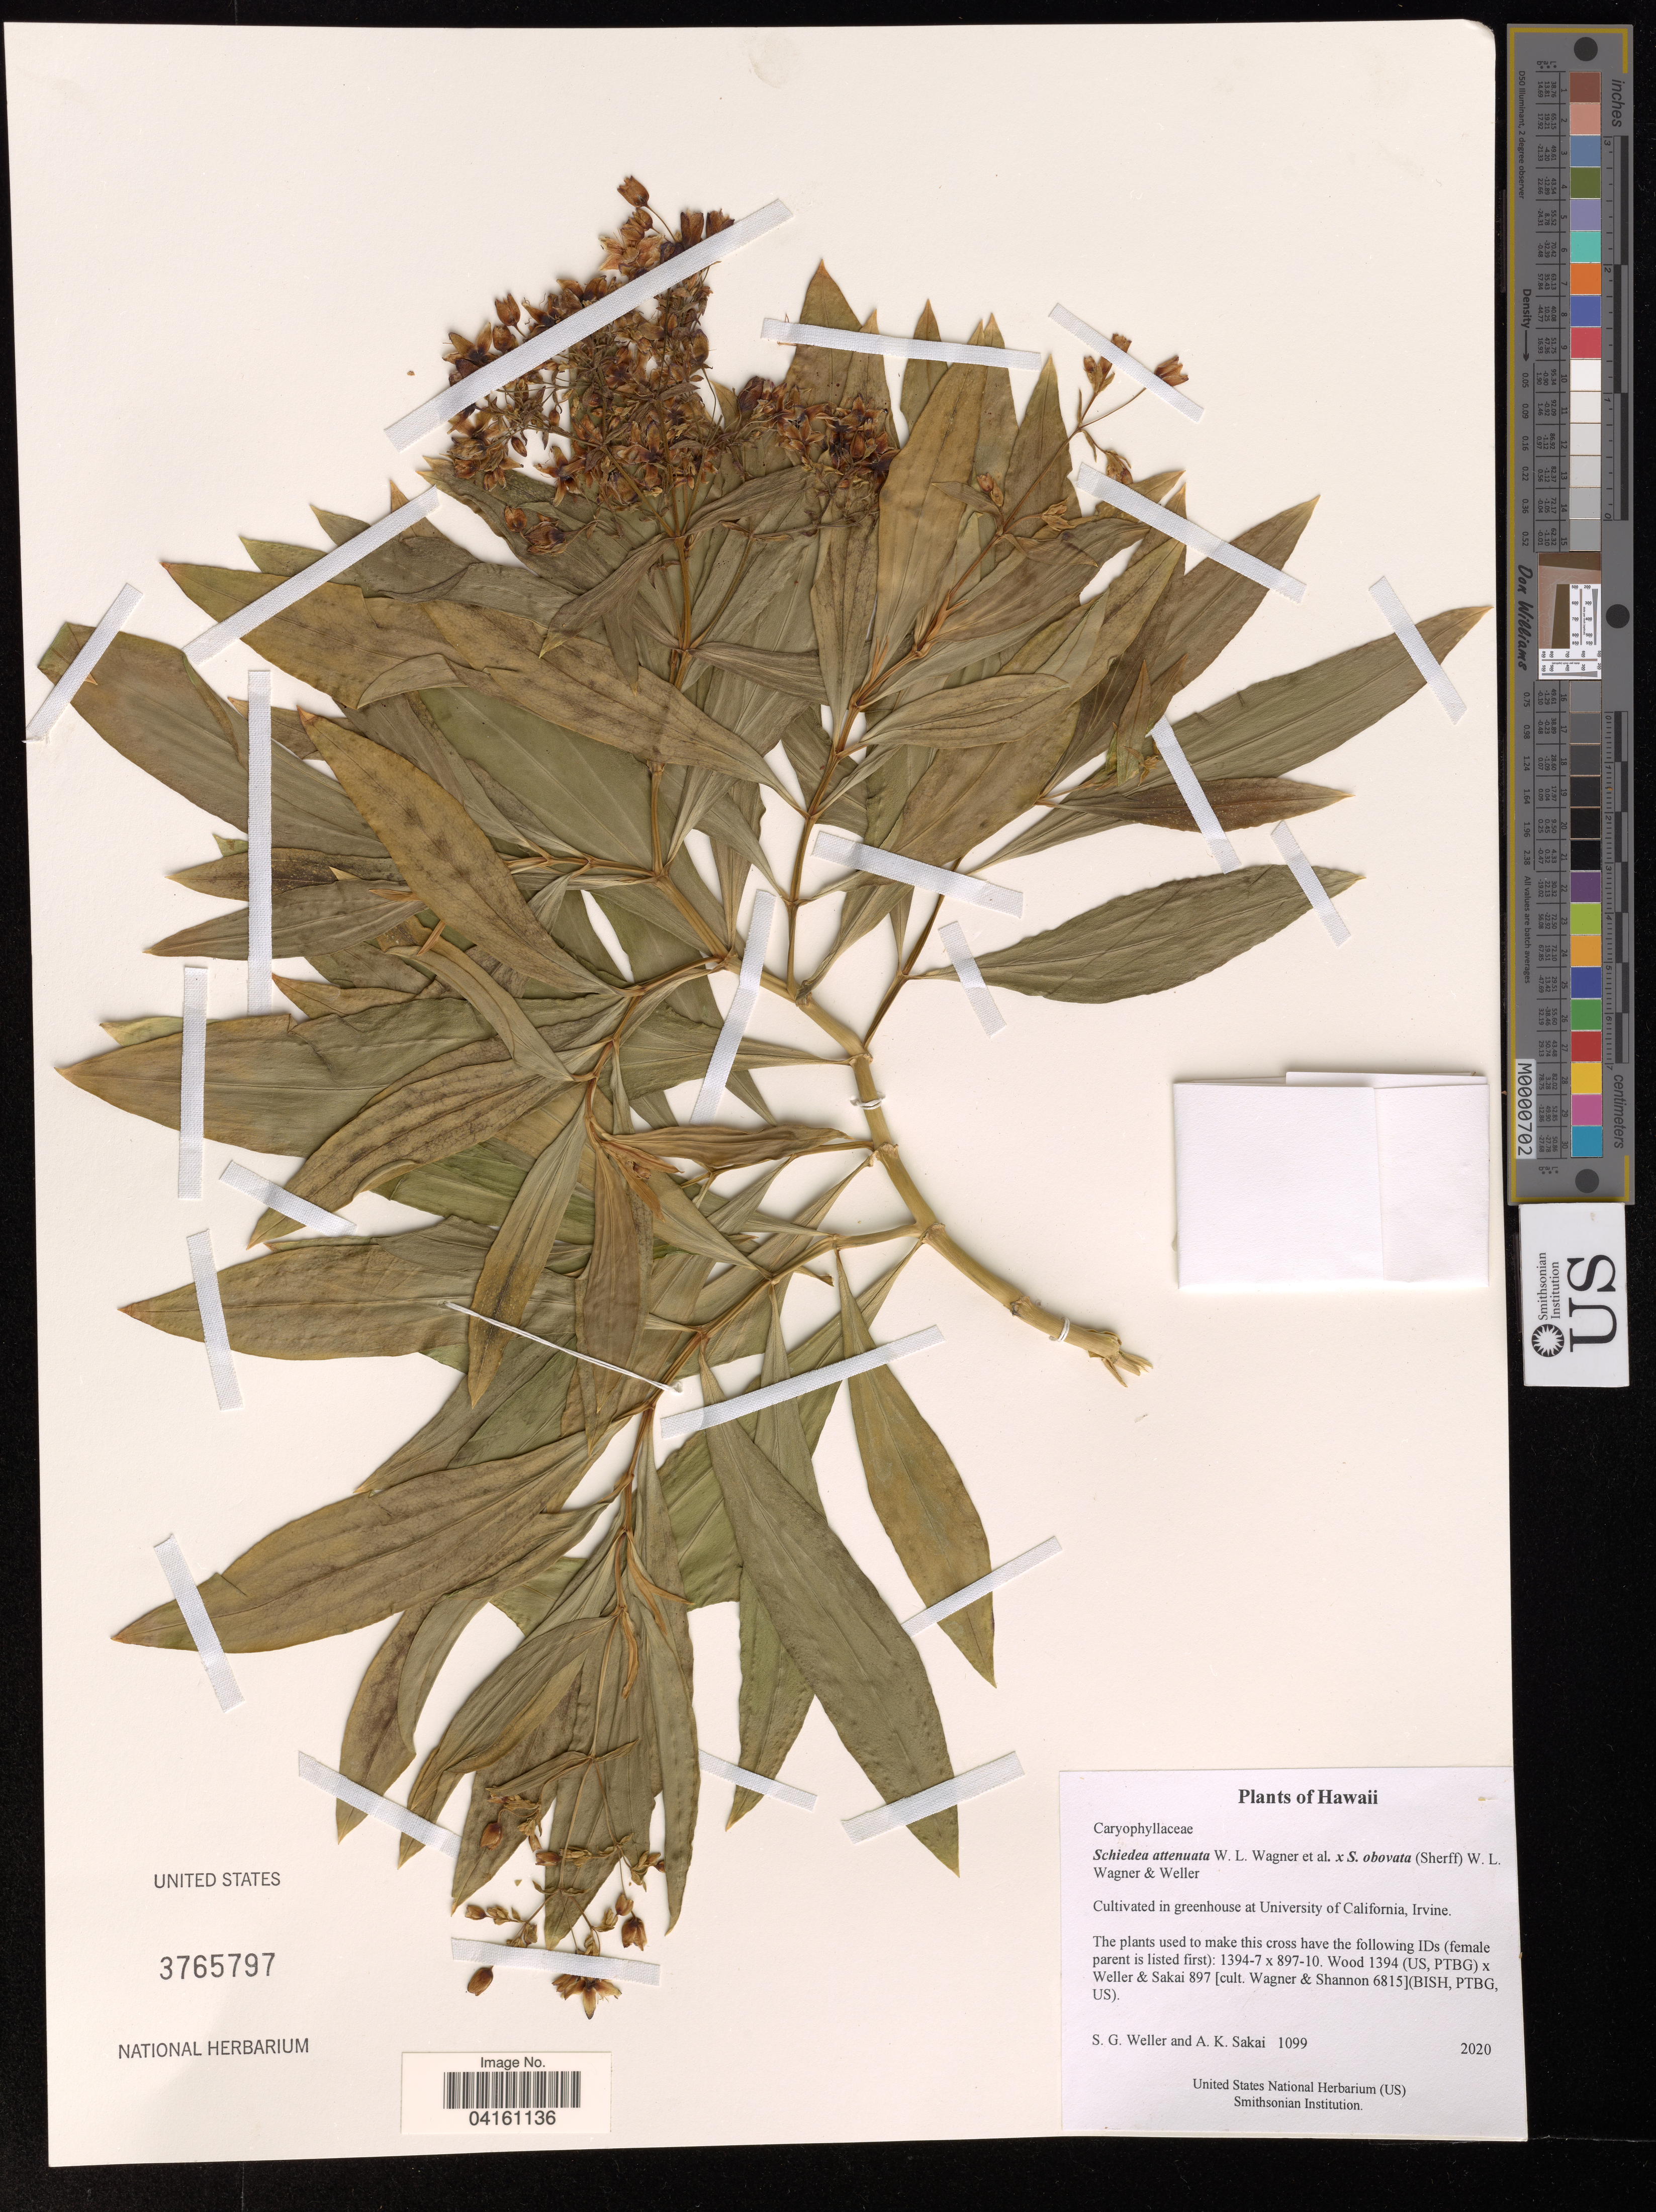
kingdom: Plantae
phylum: Tracheophyta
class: Magnoliopsida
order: Caryophyllales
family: Caryophyllaceae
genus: Schiedea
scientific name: Schiedea attenuata x S. obovata (Sherff) W.L. Wagner & Weller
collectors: S. G. Weller & A. Sakai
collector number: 1099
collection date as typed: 2020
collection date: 2020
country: United States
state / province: California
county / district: Orange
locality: Cultivated in greenhouse at University of California, Irvine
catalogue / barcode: US 3765797